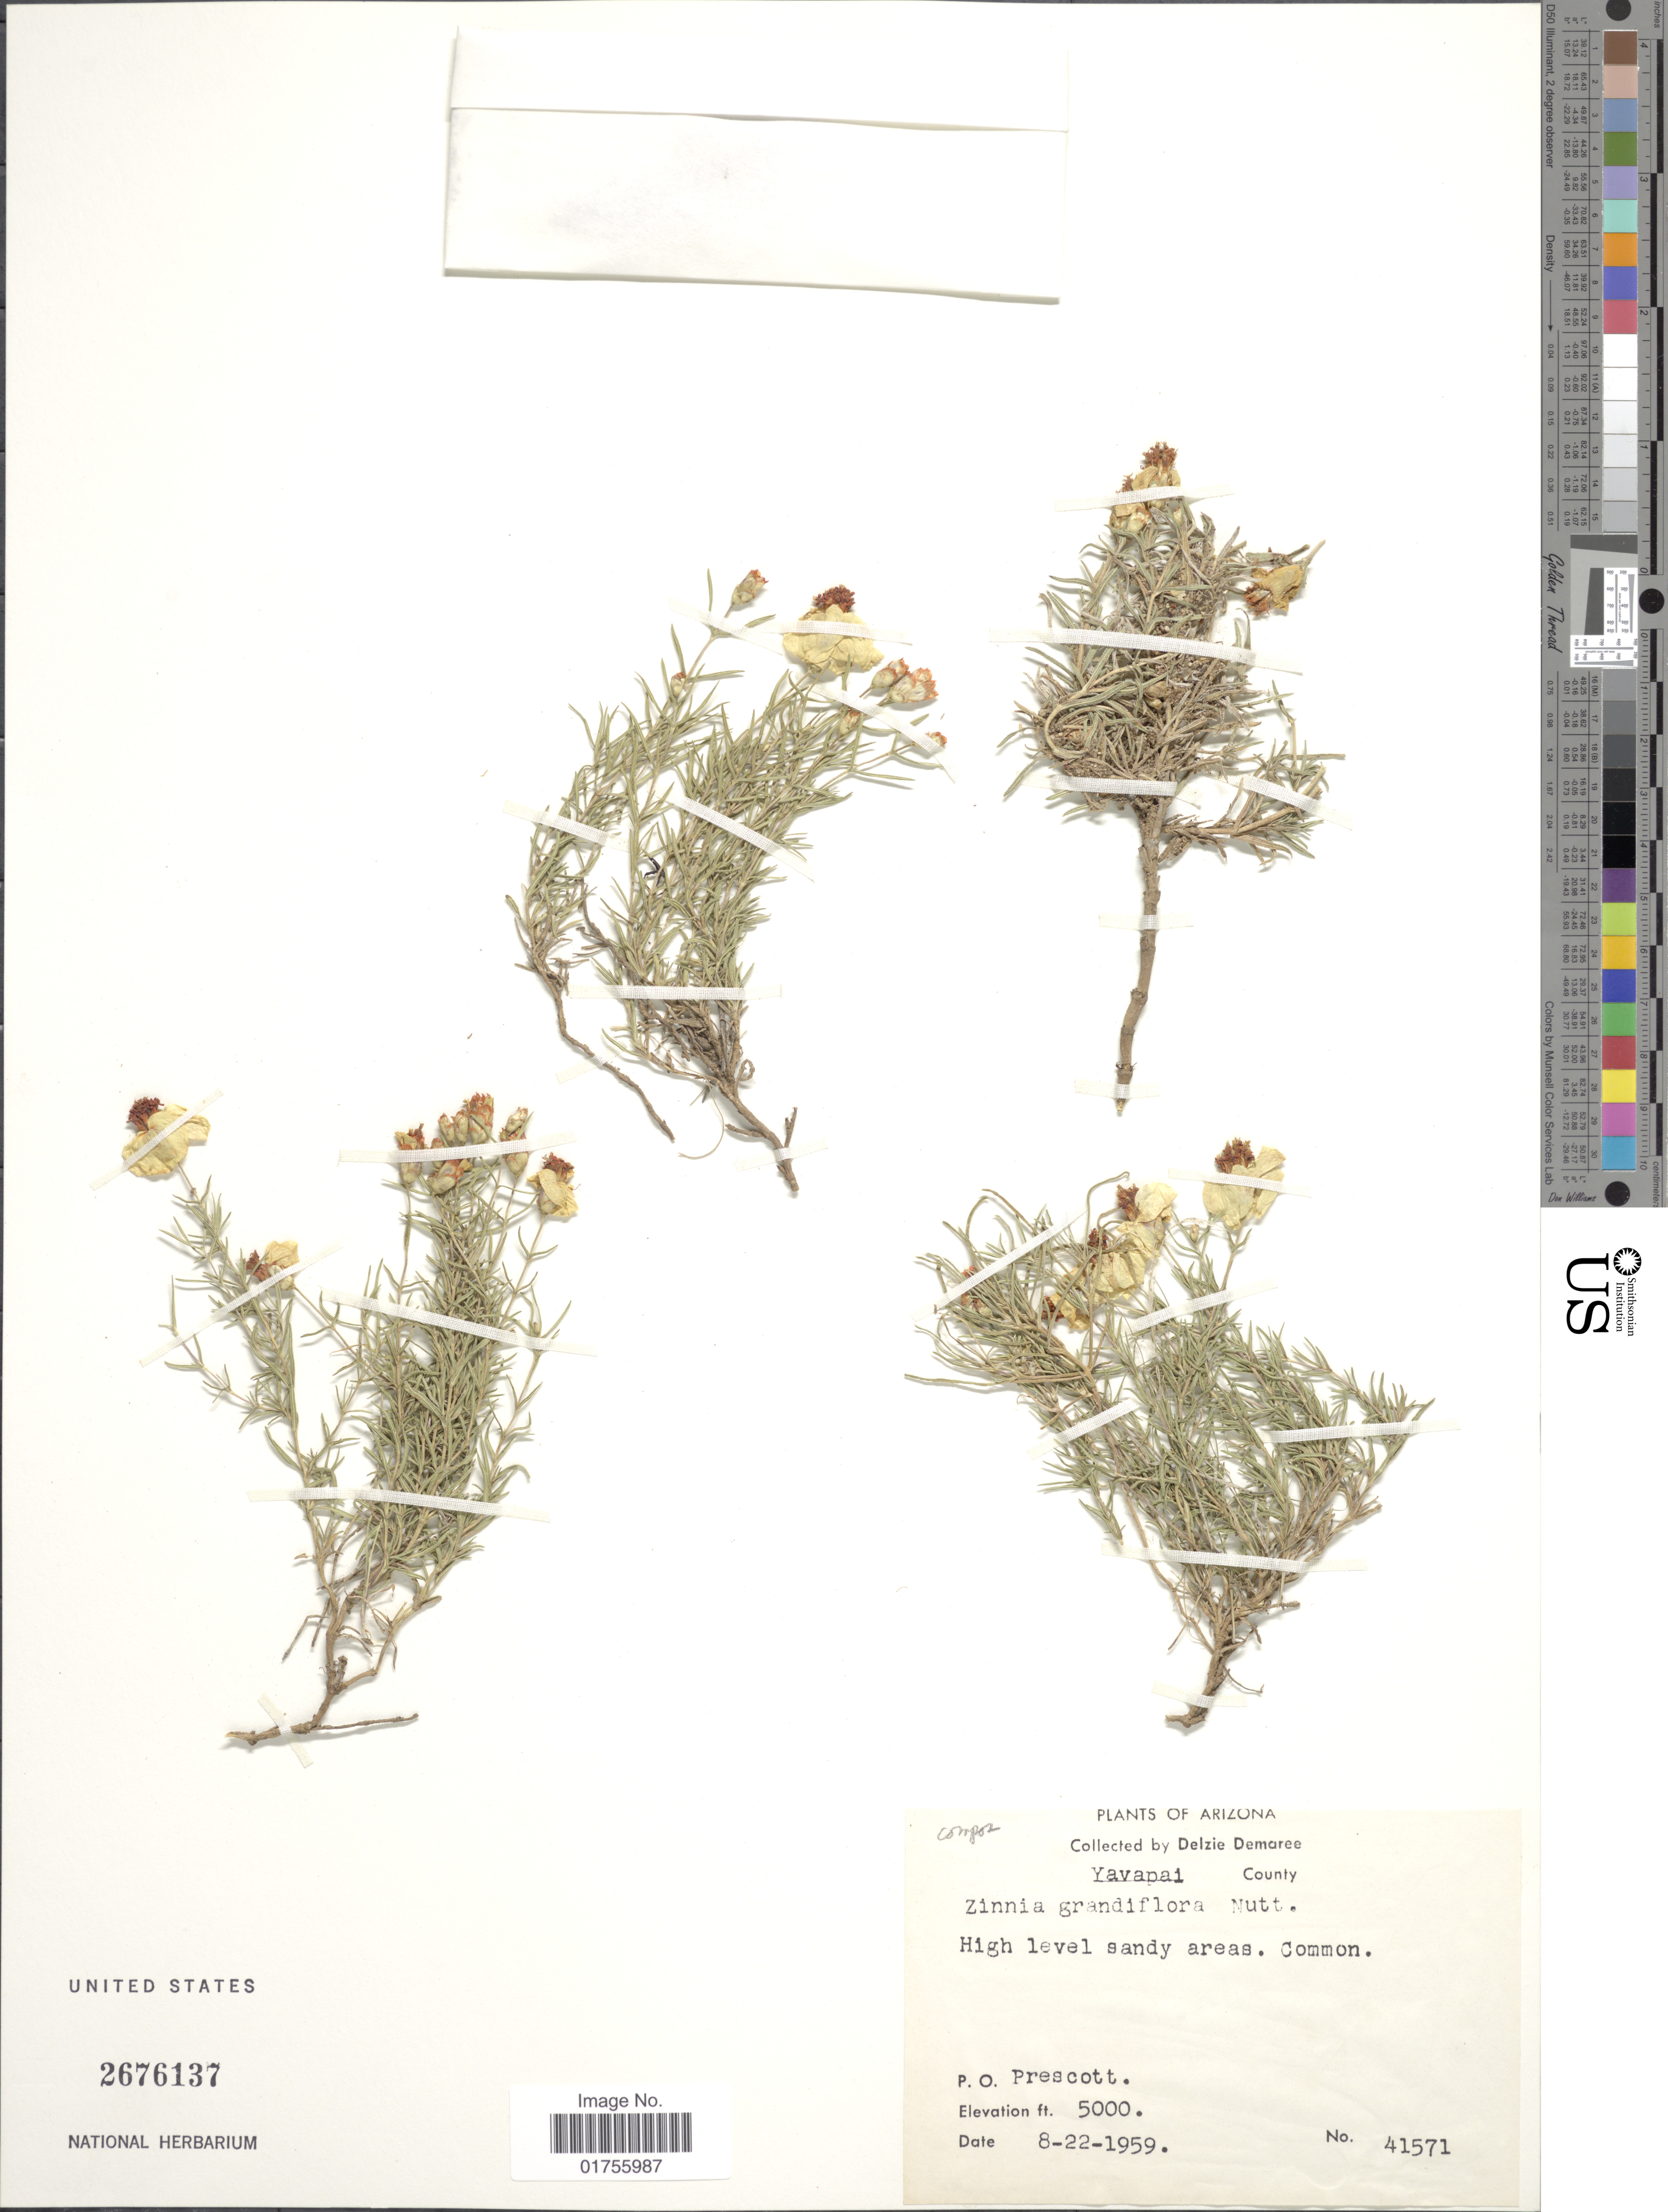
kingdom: Plantae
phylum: Tracheophyta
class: Magnoliopsida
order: Asterales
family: Asteraceae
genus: Zinnia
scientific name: Zinnia grandiflora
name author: Nutt.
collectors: D. Demaree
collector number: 41571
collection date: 1959-08-22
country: United States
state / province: Arizona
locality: Yavapai County, P.O. Prescott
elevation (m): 1524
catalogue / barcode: US 2676137